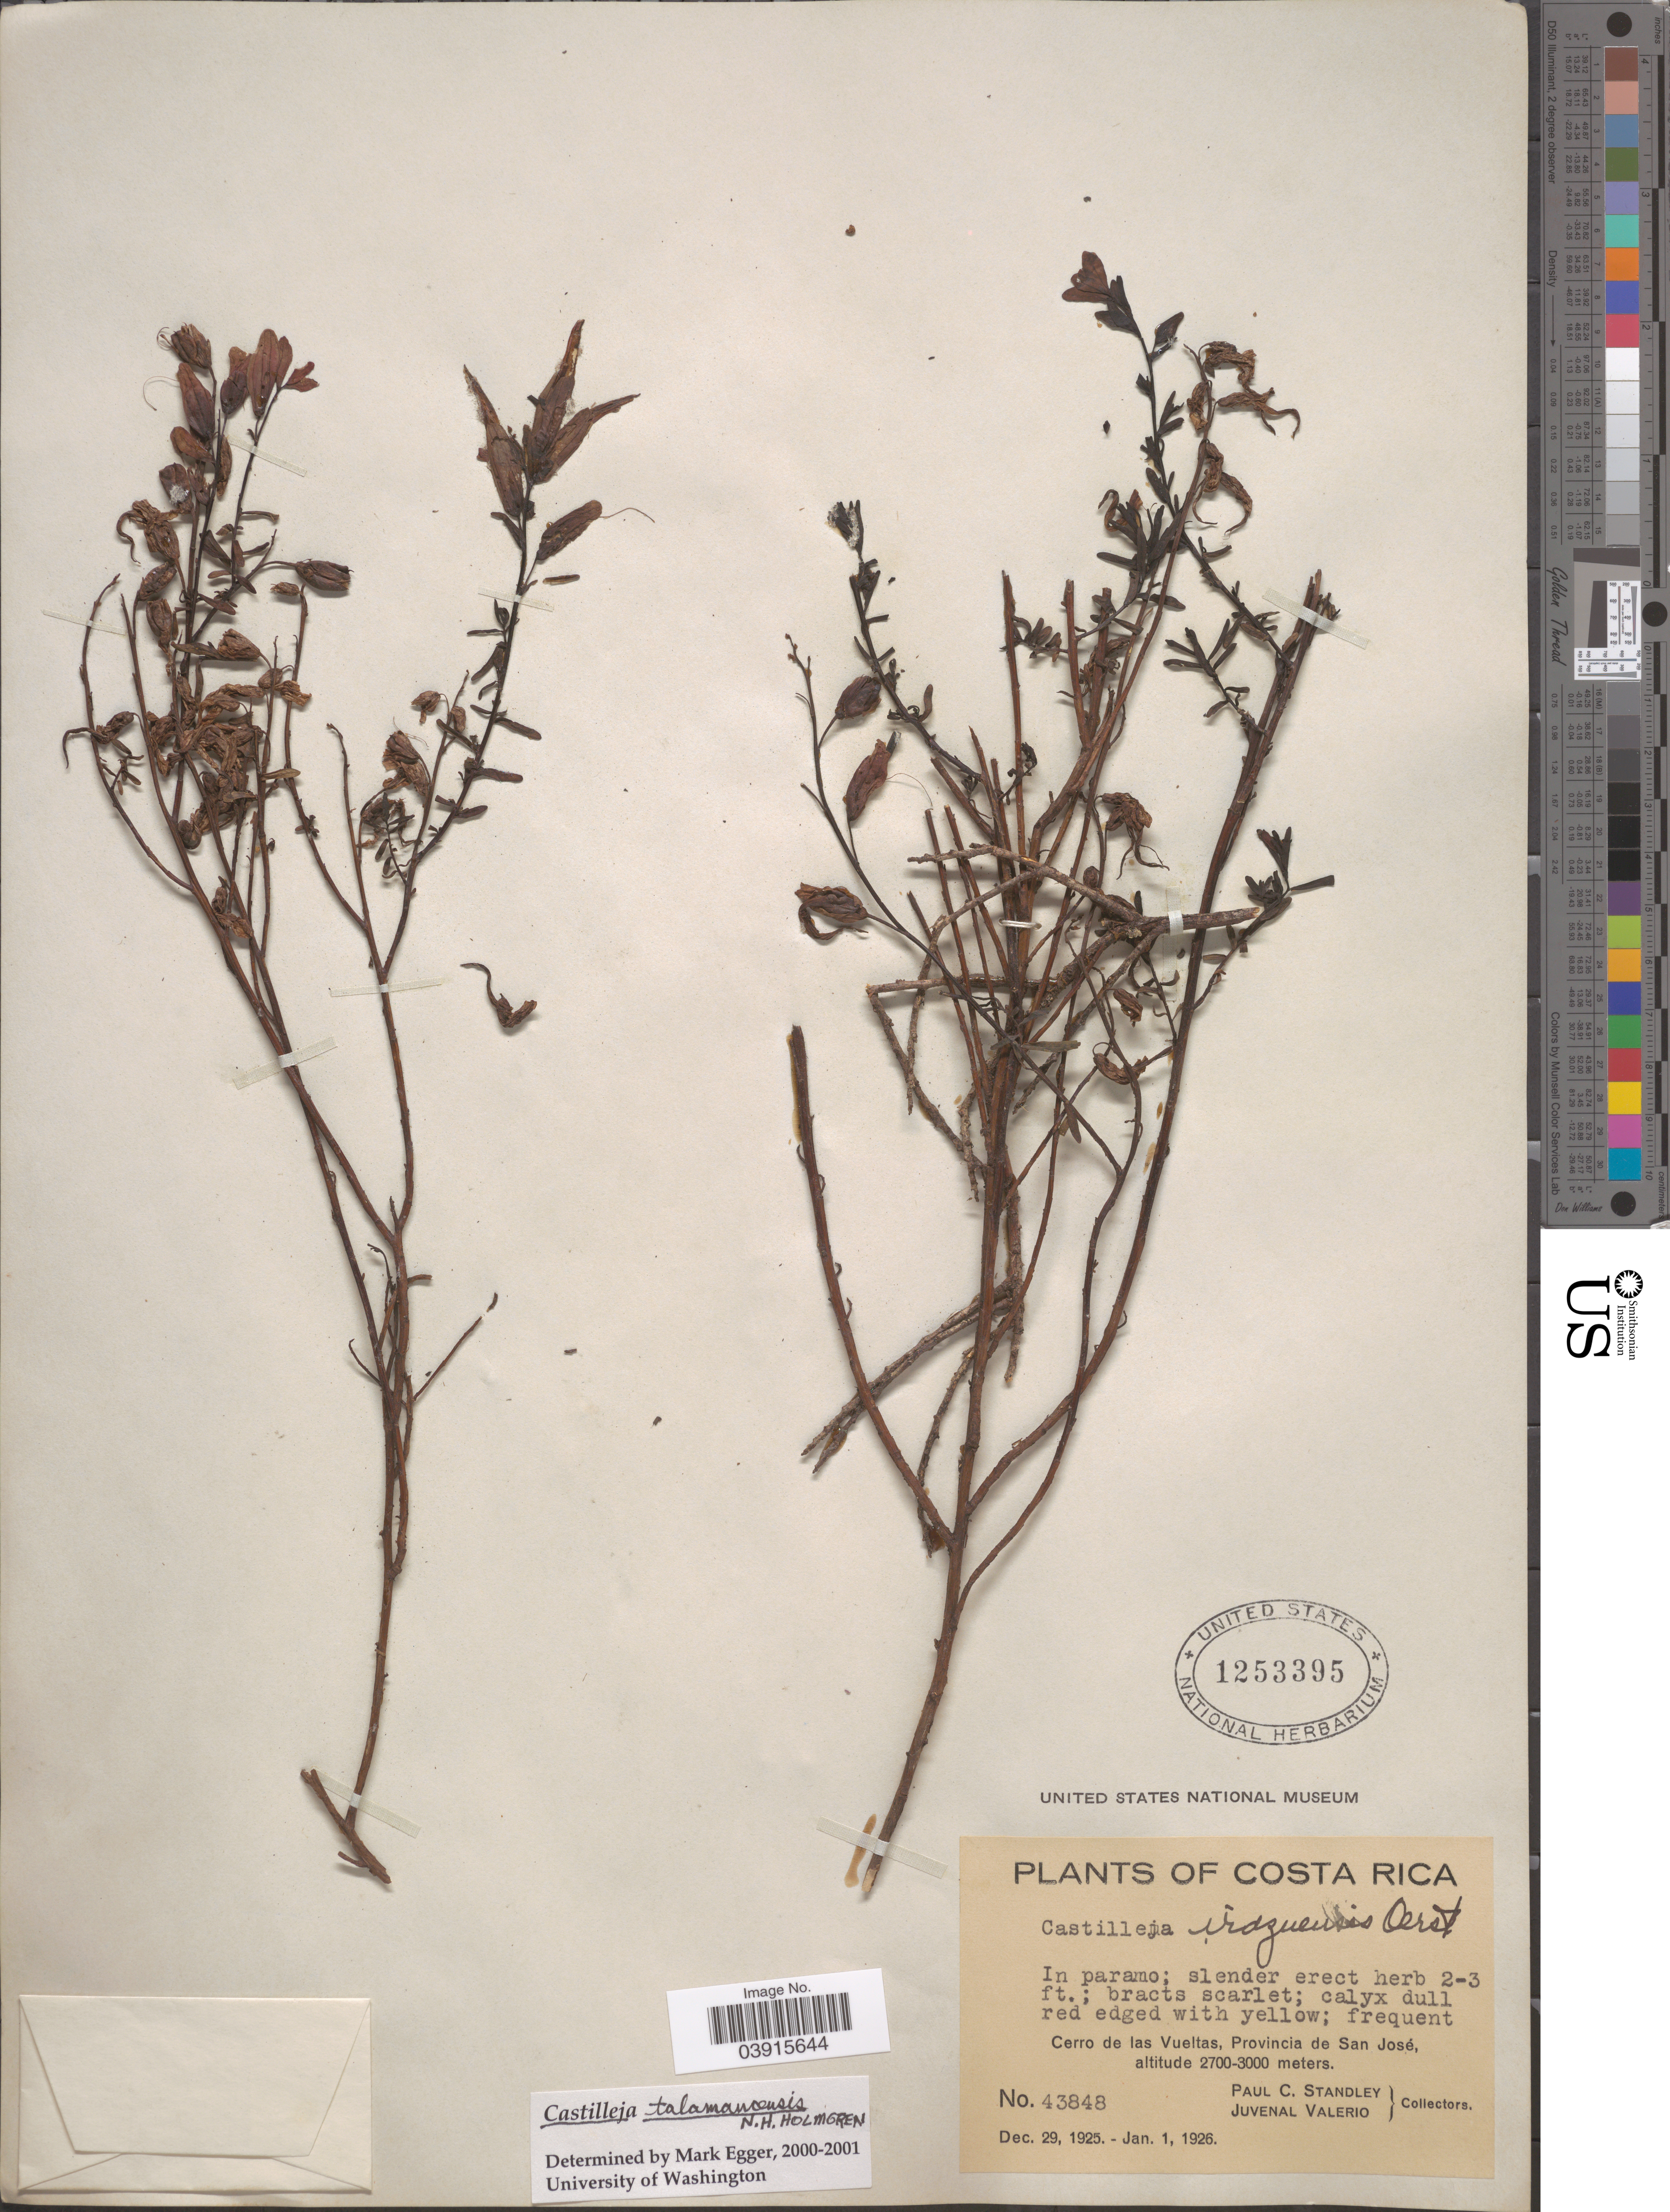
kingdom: Plantae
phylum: Tracheophyta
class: Magnoliopsida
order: Lamiales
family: Orobanchaceae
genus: Castilleja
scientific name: Castilleja talamancensis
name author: N.H. Holmgren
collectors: P. C. Standley & J. Valerio R.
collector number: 43848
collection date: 1925-12-29/1926-01-01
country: Costa Rica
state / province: San José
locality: Cerro de las Vueltas.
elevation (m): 2700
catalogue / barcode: US 1253395